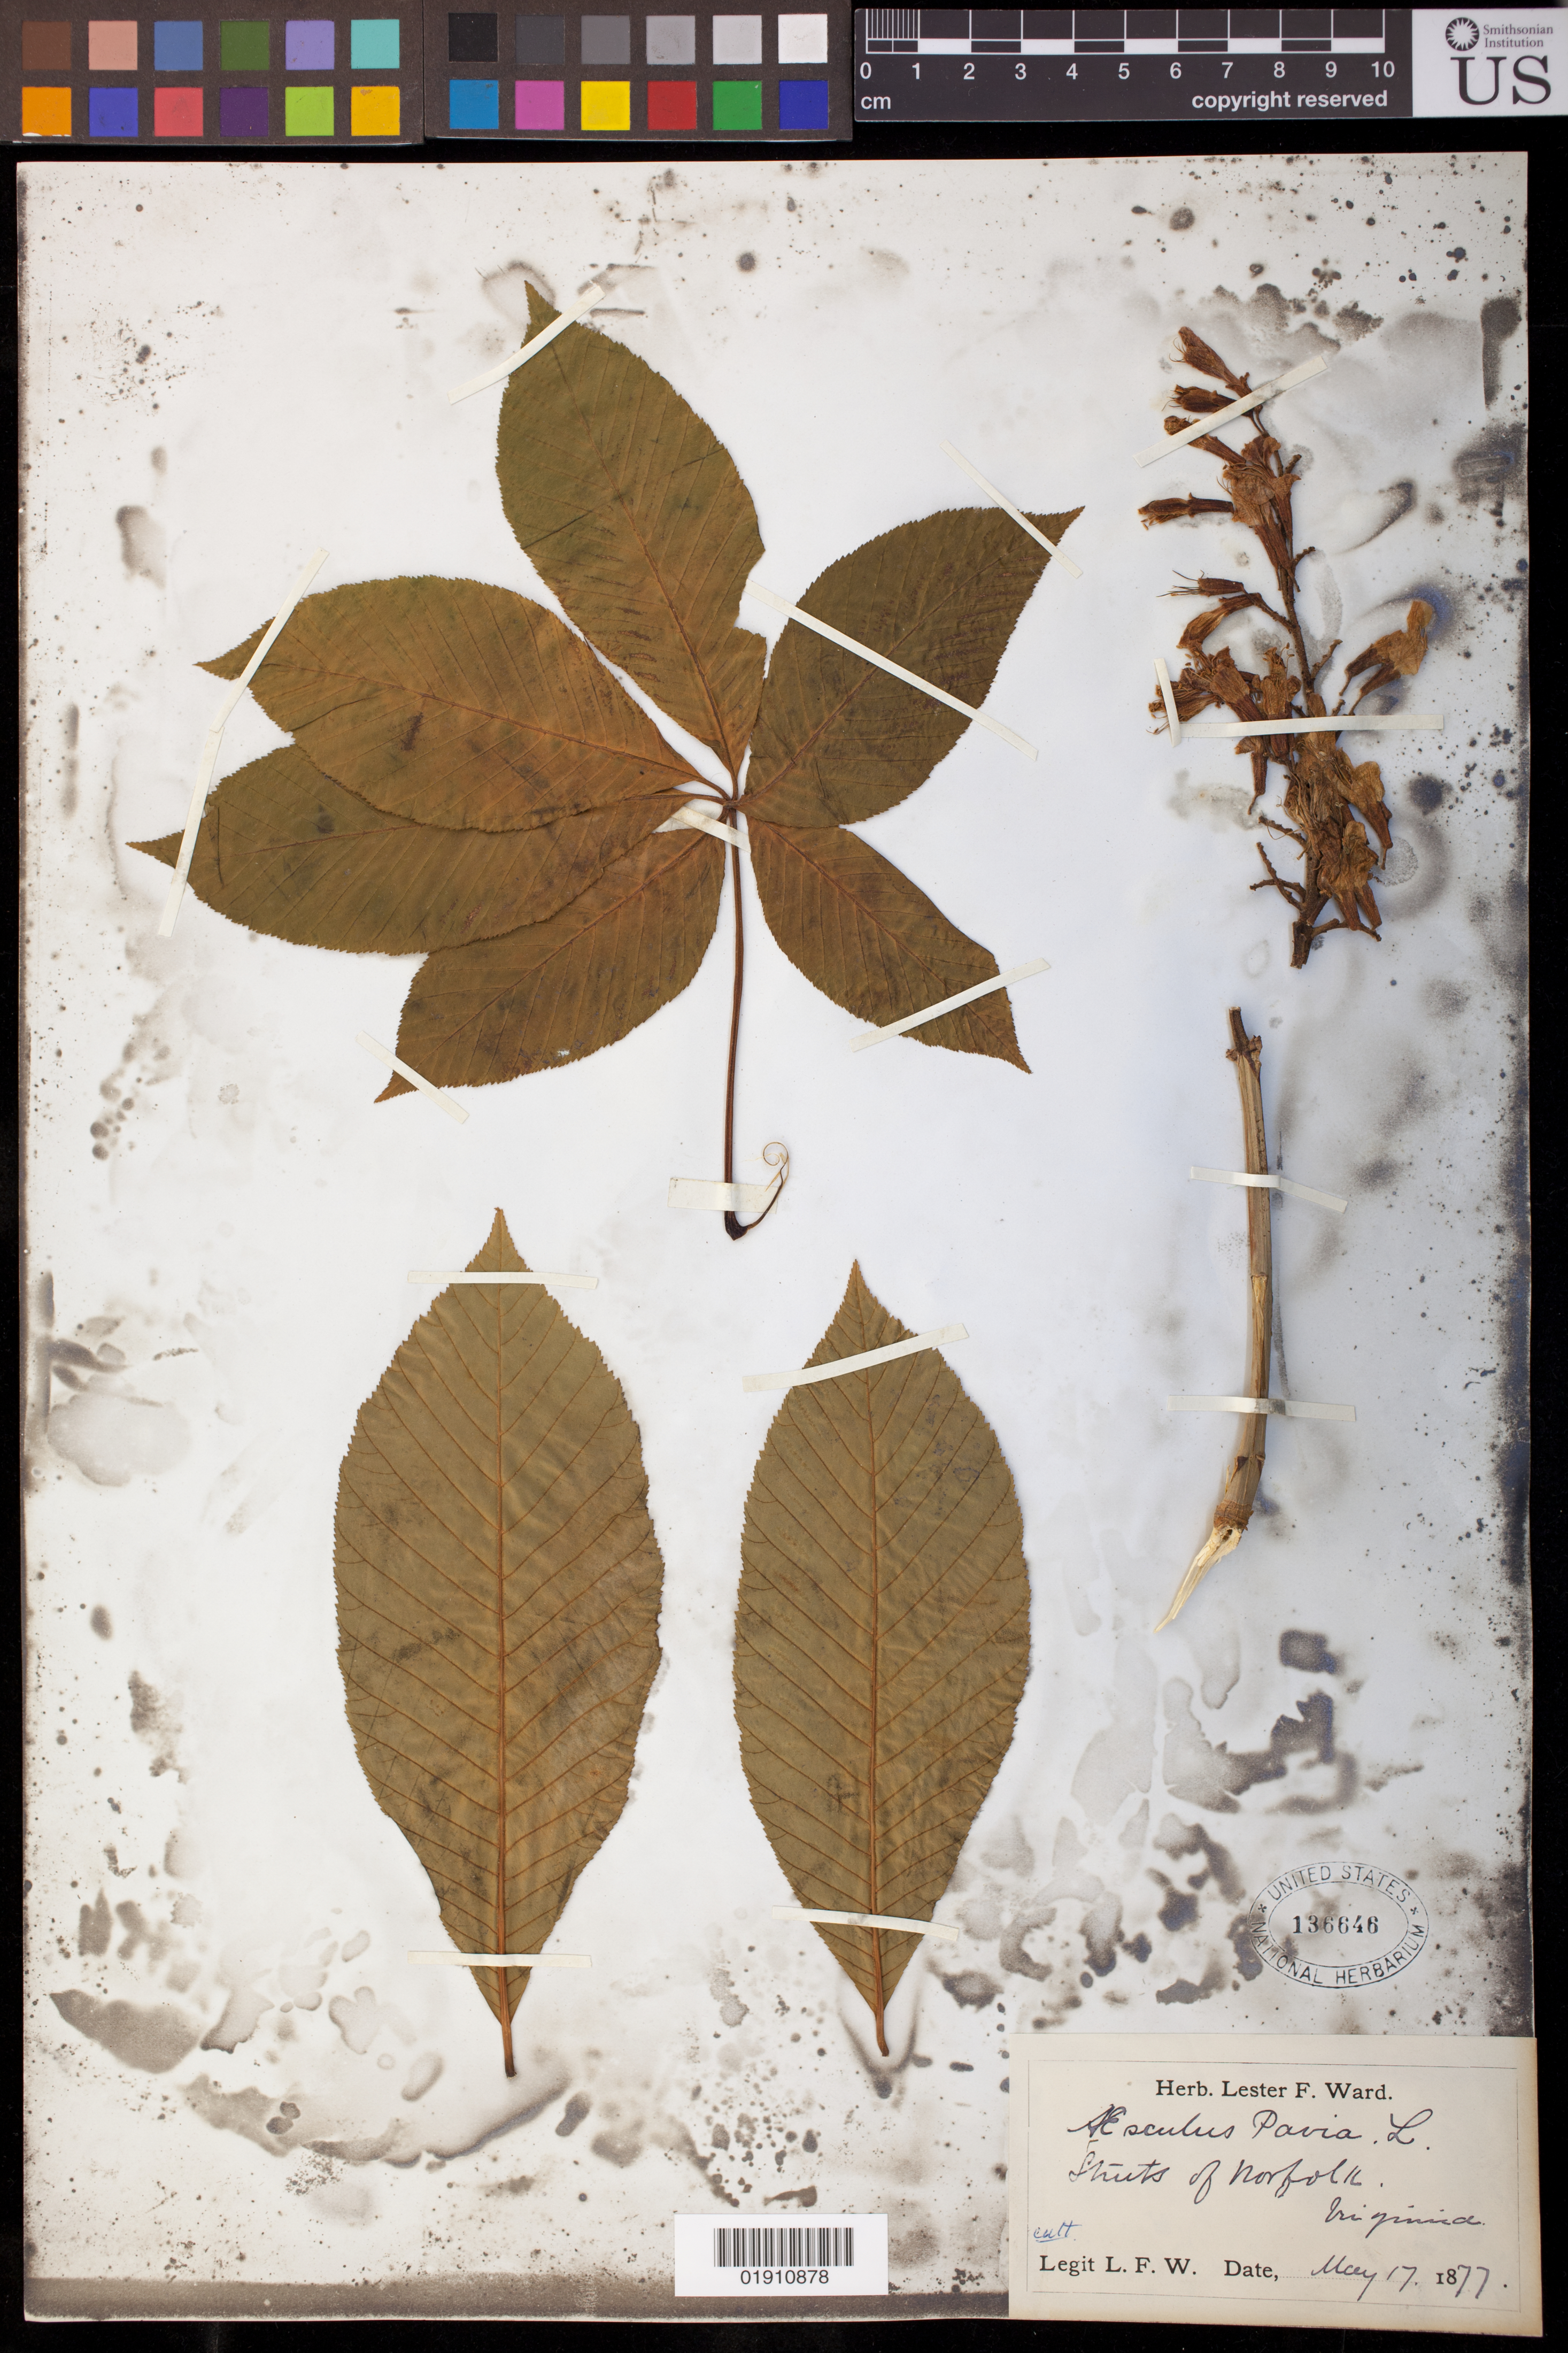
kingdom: Plantae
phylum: Tracheophyta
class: Magnoliopsida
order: Sapindales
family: Sapindaceae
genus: Aesculus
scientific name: Aesculus pavia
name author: L.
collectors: L. F. Ward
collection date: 1877-05-17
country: United States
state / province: Virginia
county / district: City of Norfolk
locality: Streets of Norfolk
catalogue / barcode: US 136646